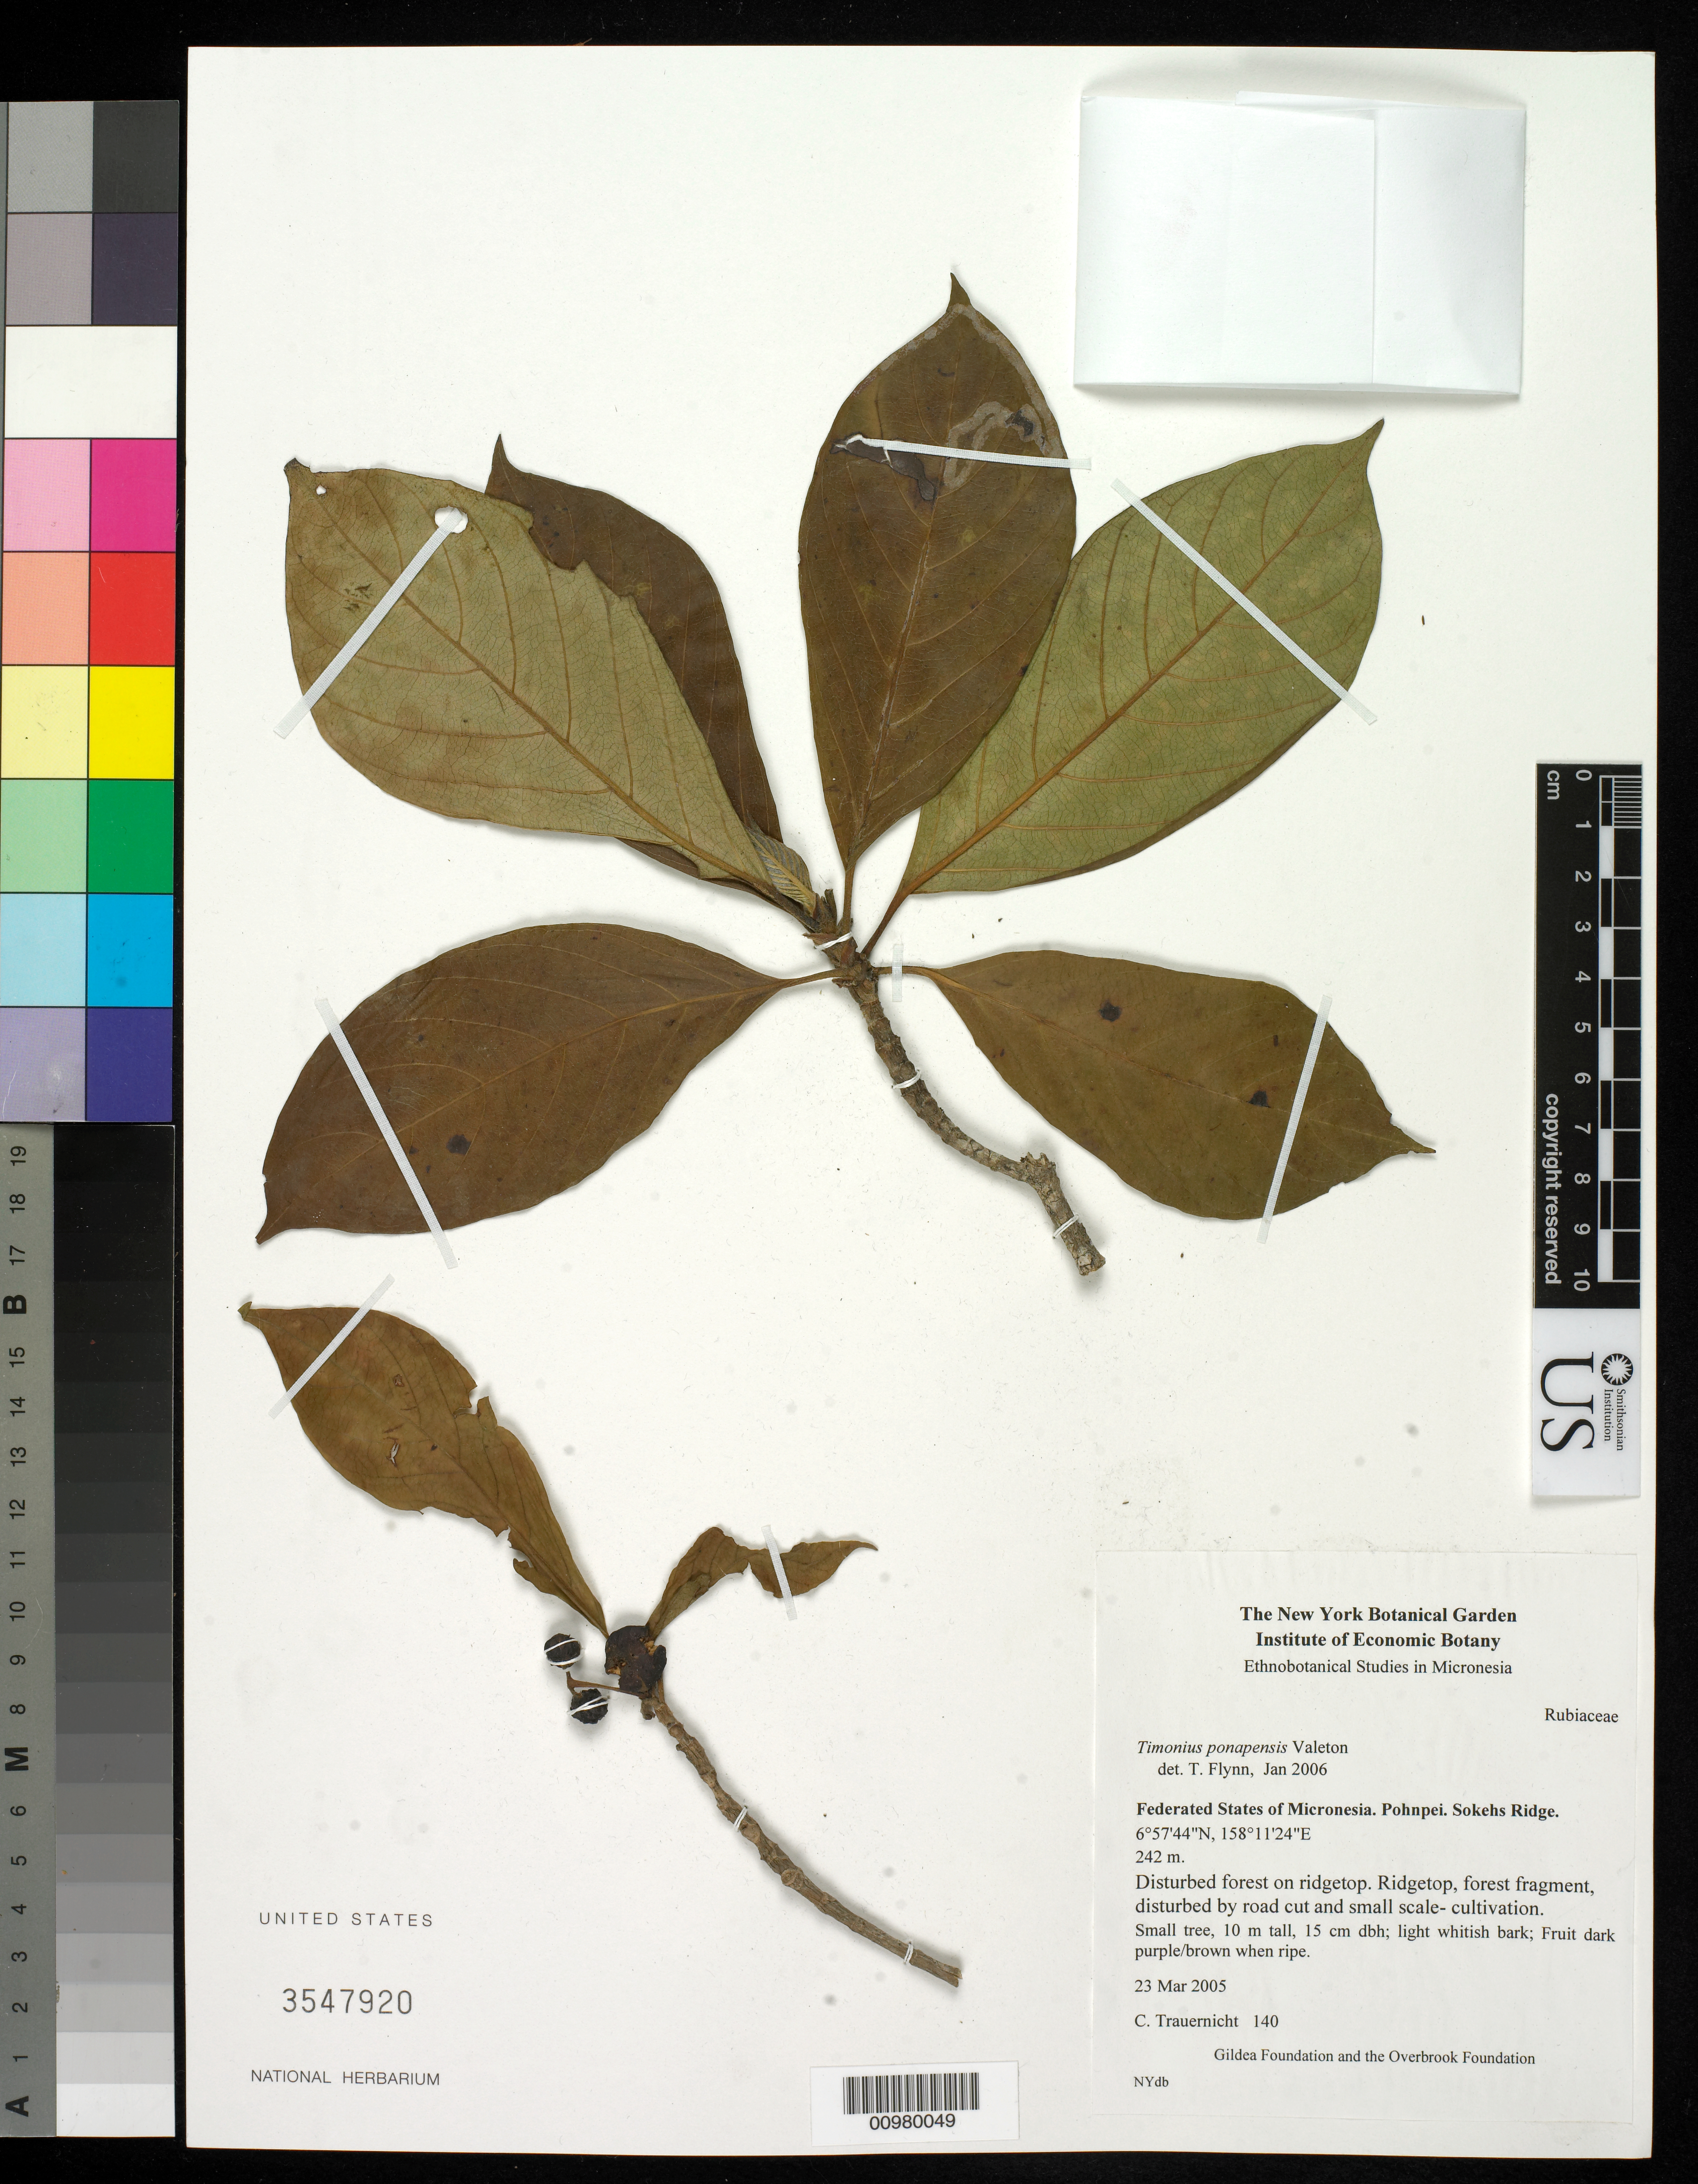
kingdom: Plantae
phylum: Tracheophyta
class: Magnoliopsida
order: Gentianales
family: Rubiaceae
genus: Timonius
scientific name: Timonius ponapensis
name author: Valeton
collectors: C. Trauernicht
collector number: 140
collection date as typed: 23 Mar 2005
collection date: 2005-03-23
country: Micronesia, Federated States of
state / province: Pohnpei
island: Pohnpei [Ponape]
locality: Sokehs Ridge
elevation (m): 242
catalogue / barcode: US 3547920